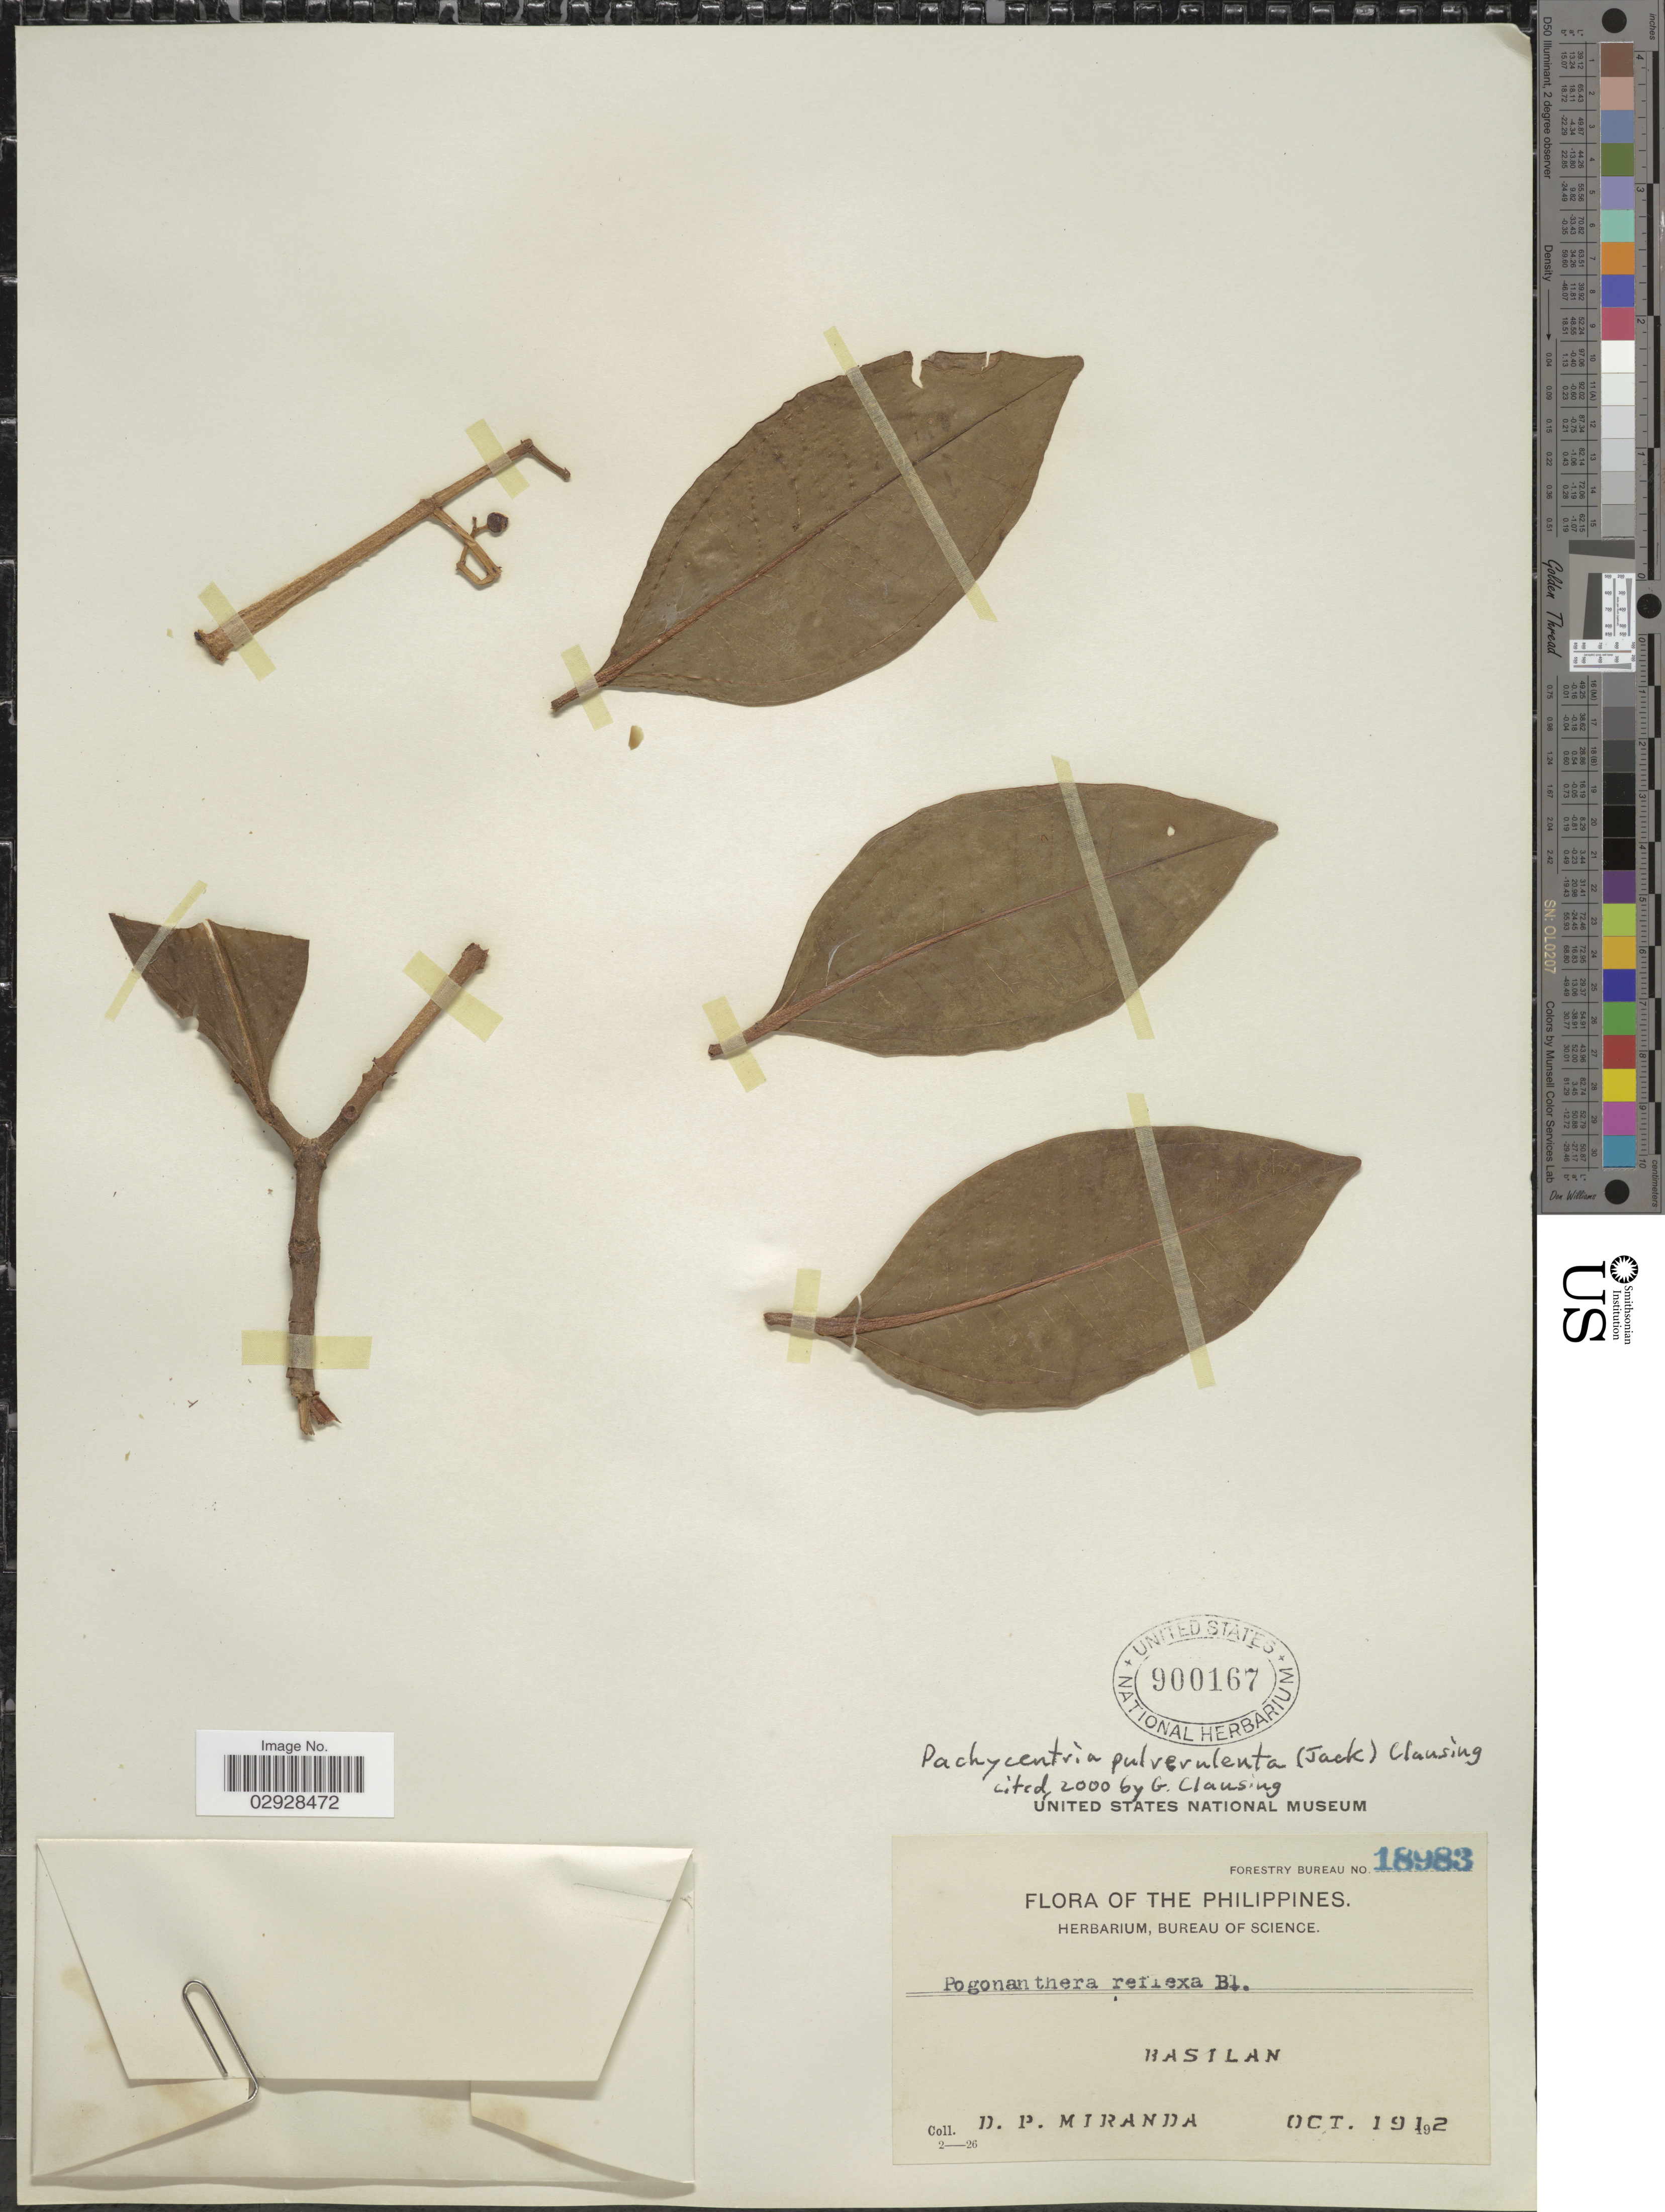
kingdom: Plantae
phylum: Tracheophyta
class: Magnoliopsida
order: Myrtales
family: Melastomataceae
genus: Pachycentria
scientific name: Pachycentria pulverulenta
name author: (Jack) Clausing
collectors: D. P. Miranda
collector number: Forestry Bureau 18983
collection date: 1912-10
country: Philippines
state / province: Muslim Mindanao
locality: Basilan.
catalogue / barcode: US 900167